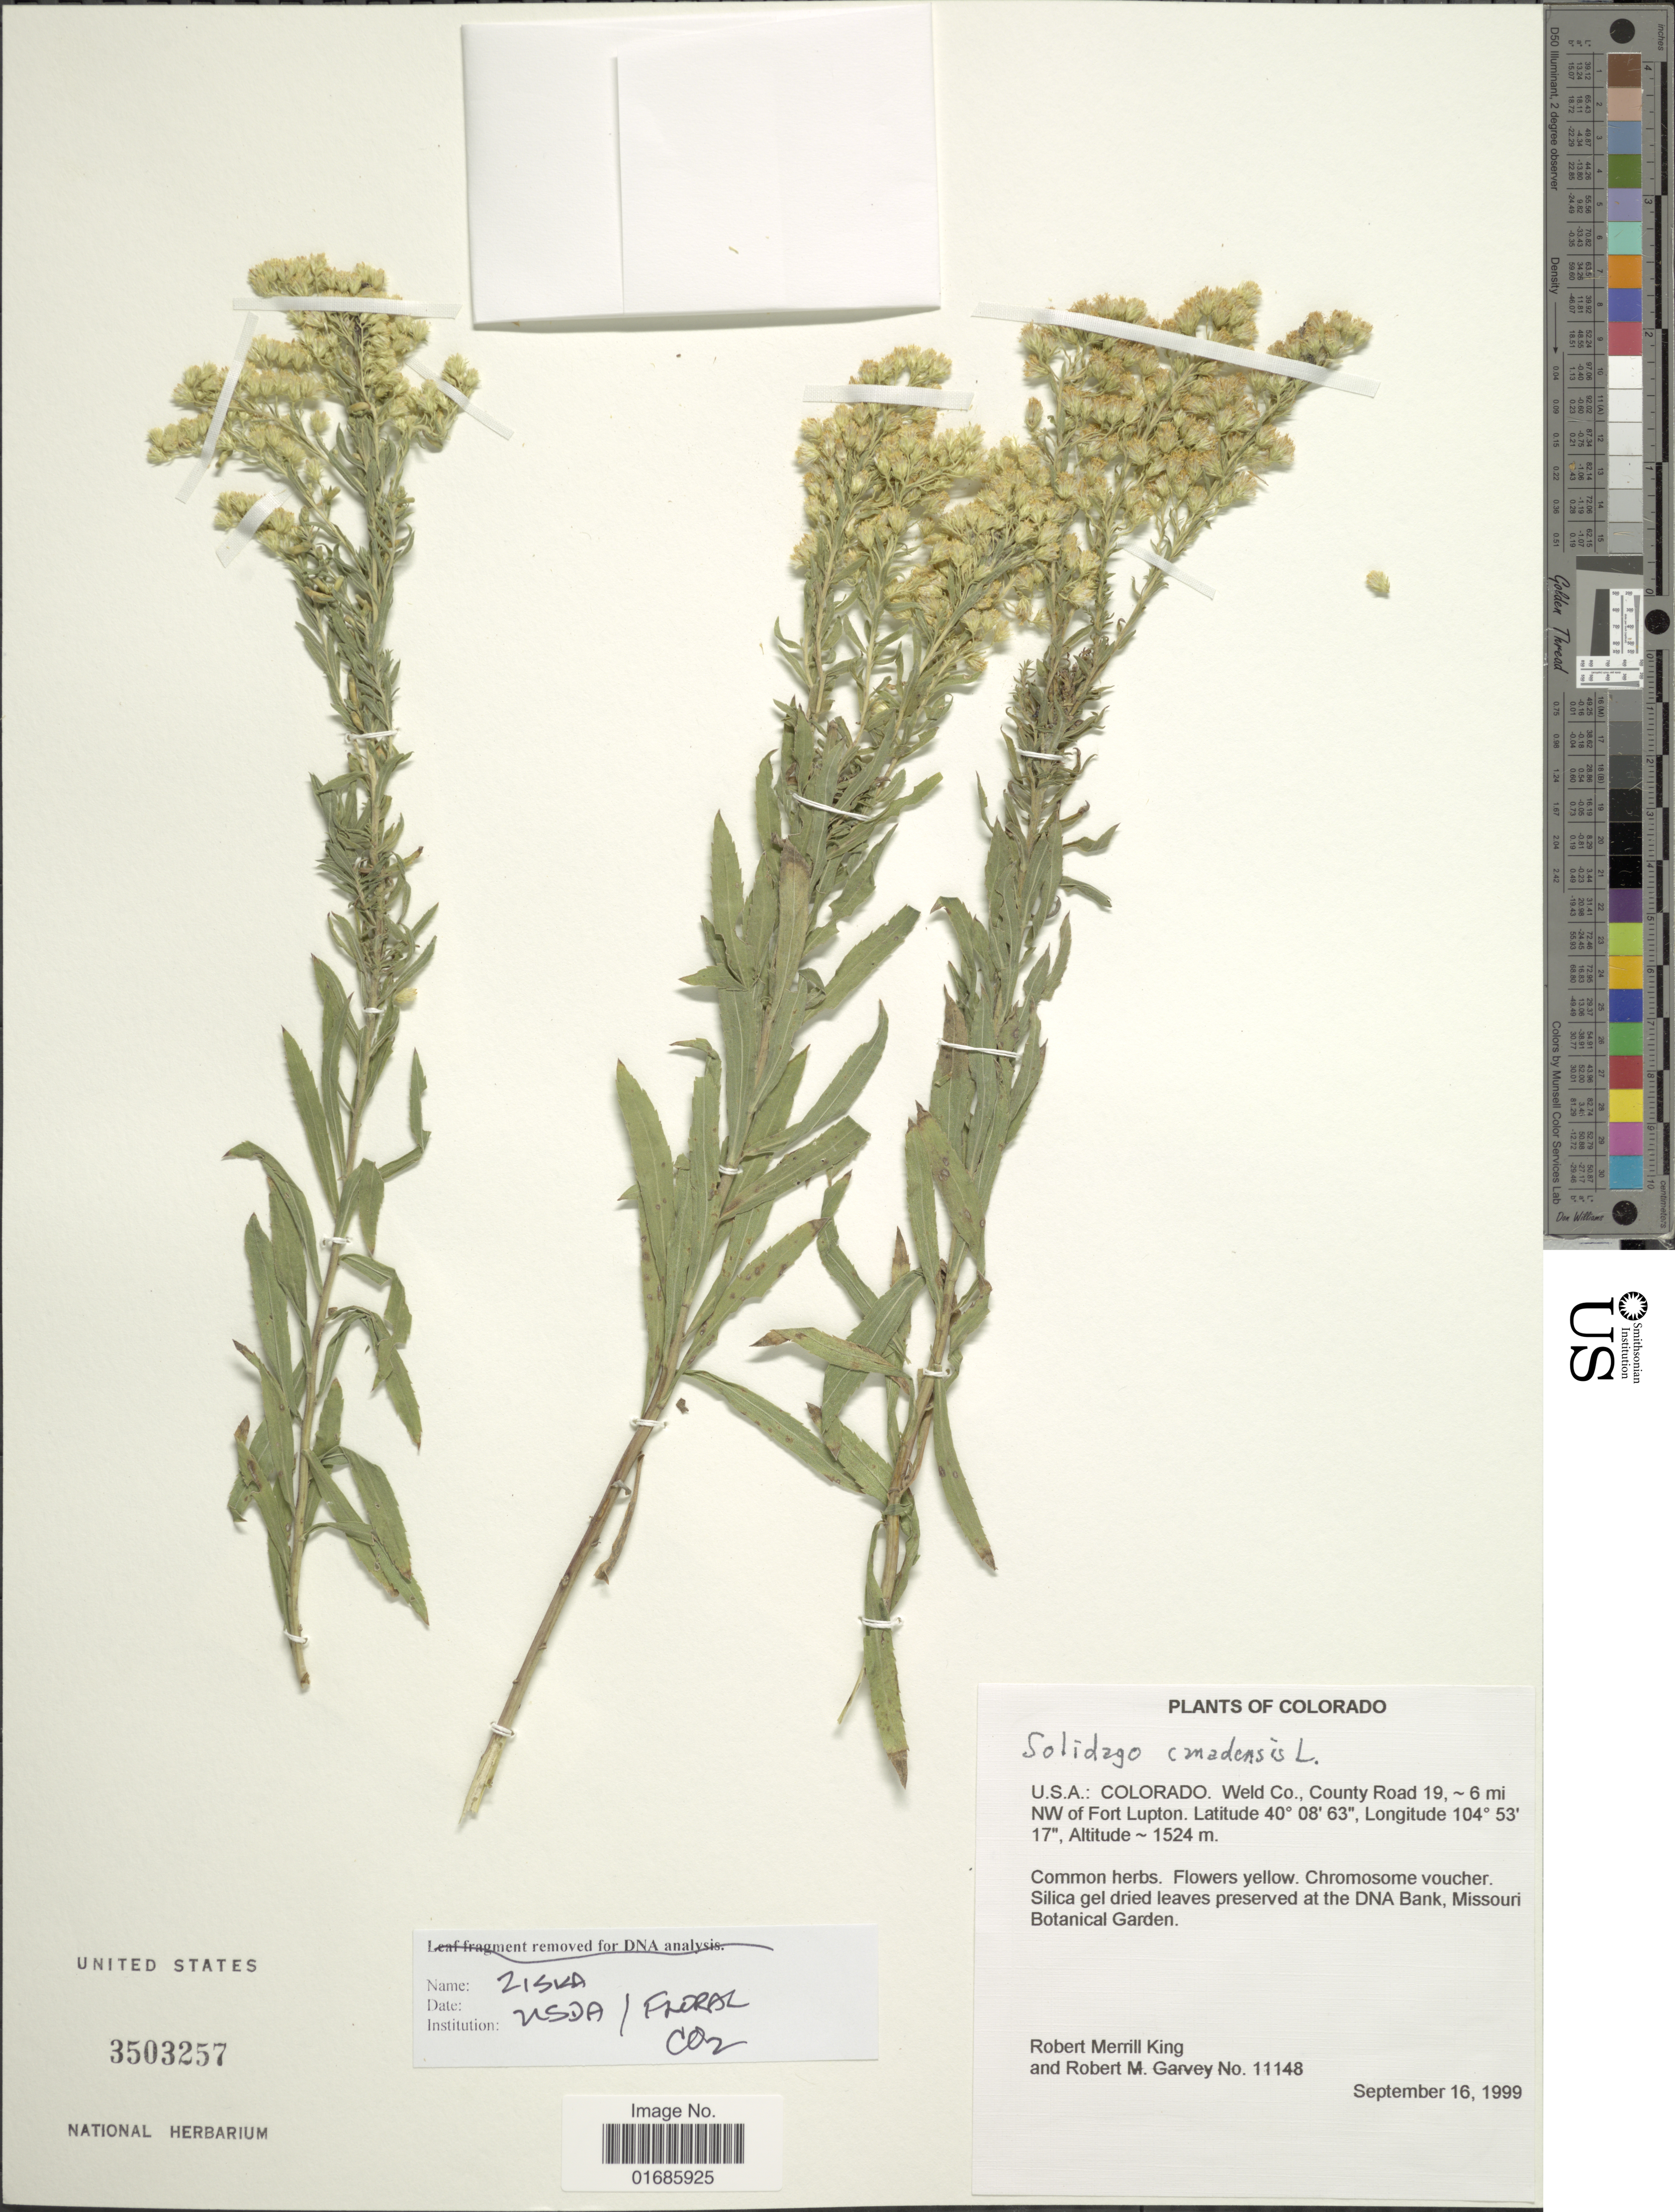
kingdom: Plantae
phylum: Tracheophyta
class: Magnoliopsida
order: Asterales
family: Asteraceae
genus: Solidago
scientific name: Solidago canadensis var. scabra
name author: (Muhl. ex Willd.) Torr. & A. Gray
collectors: R. M. King & R. Garvey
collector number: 11148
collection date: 1999-09-16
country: United States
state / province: Colorado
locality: U. S. A., Weld Co., County Road 19, -6 mi NW of Fort Lupton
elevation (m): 1524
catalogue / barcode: US 3503257